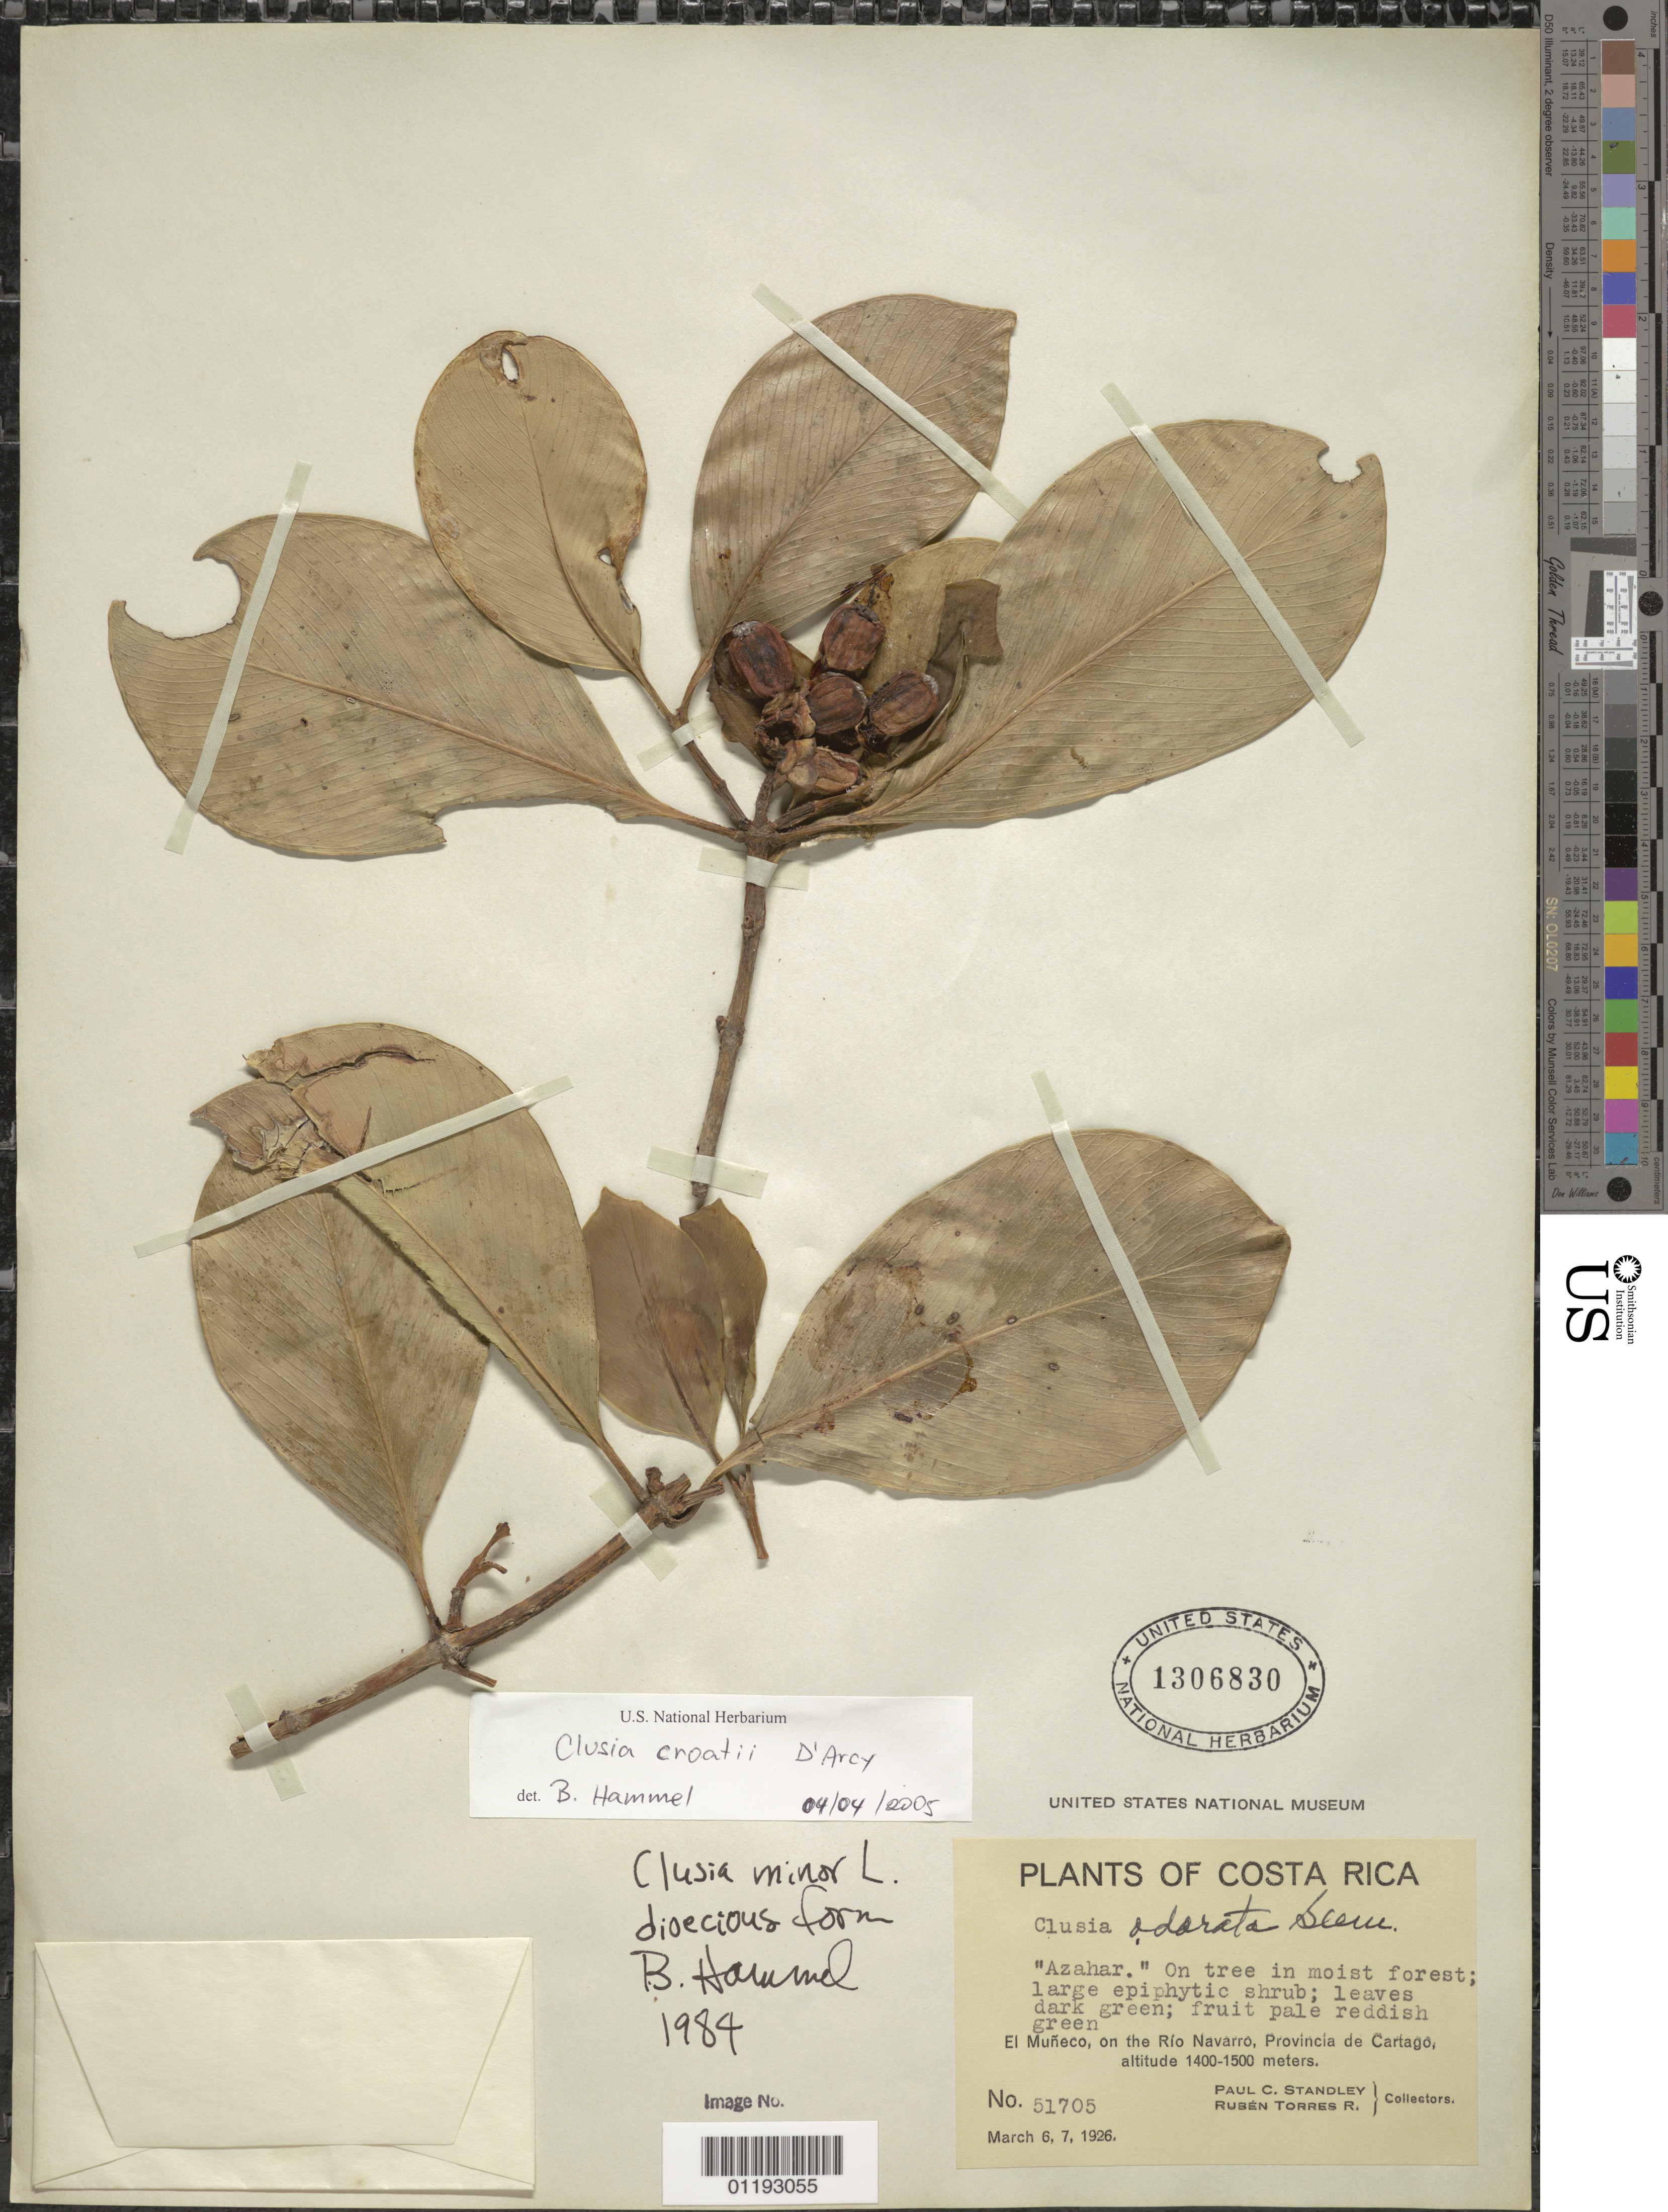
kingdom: Plantae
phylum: Tracheophyta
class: Magnoliopsida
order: Malpighiales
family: Clusiaceae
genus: Clusia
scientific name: Clusia croatii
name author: D'Arcy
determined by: Hammel, --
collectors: P. C. Standley & R. Torres R.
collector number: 51705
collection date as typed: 6-7 Mar 1926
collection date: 1926-03-06/1926-03-07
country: Costa Rica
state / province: Cartago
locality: El Muneco, on the Rio Navarro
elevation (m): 1400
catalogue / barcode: US 1306830